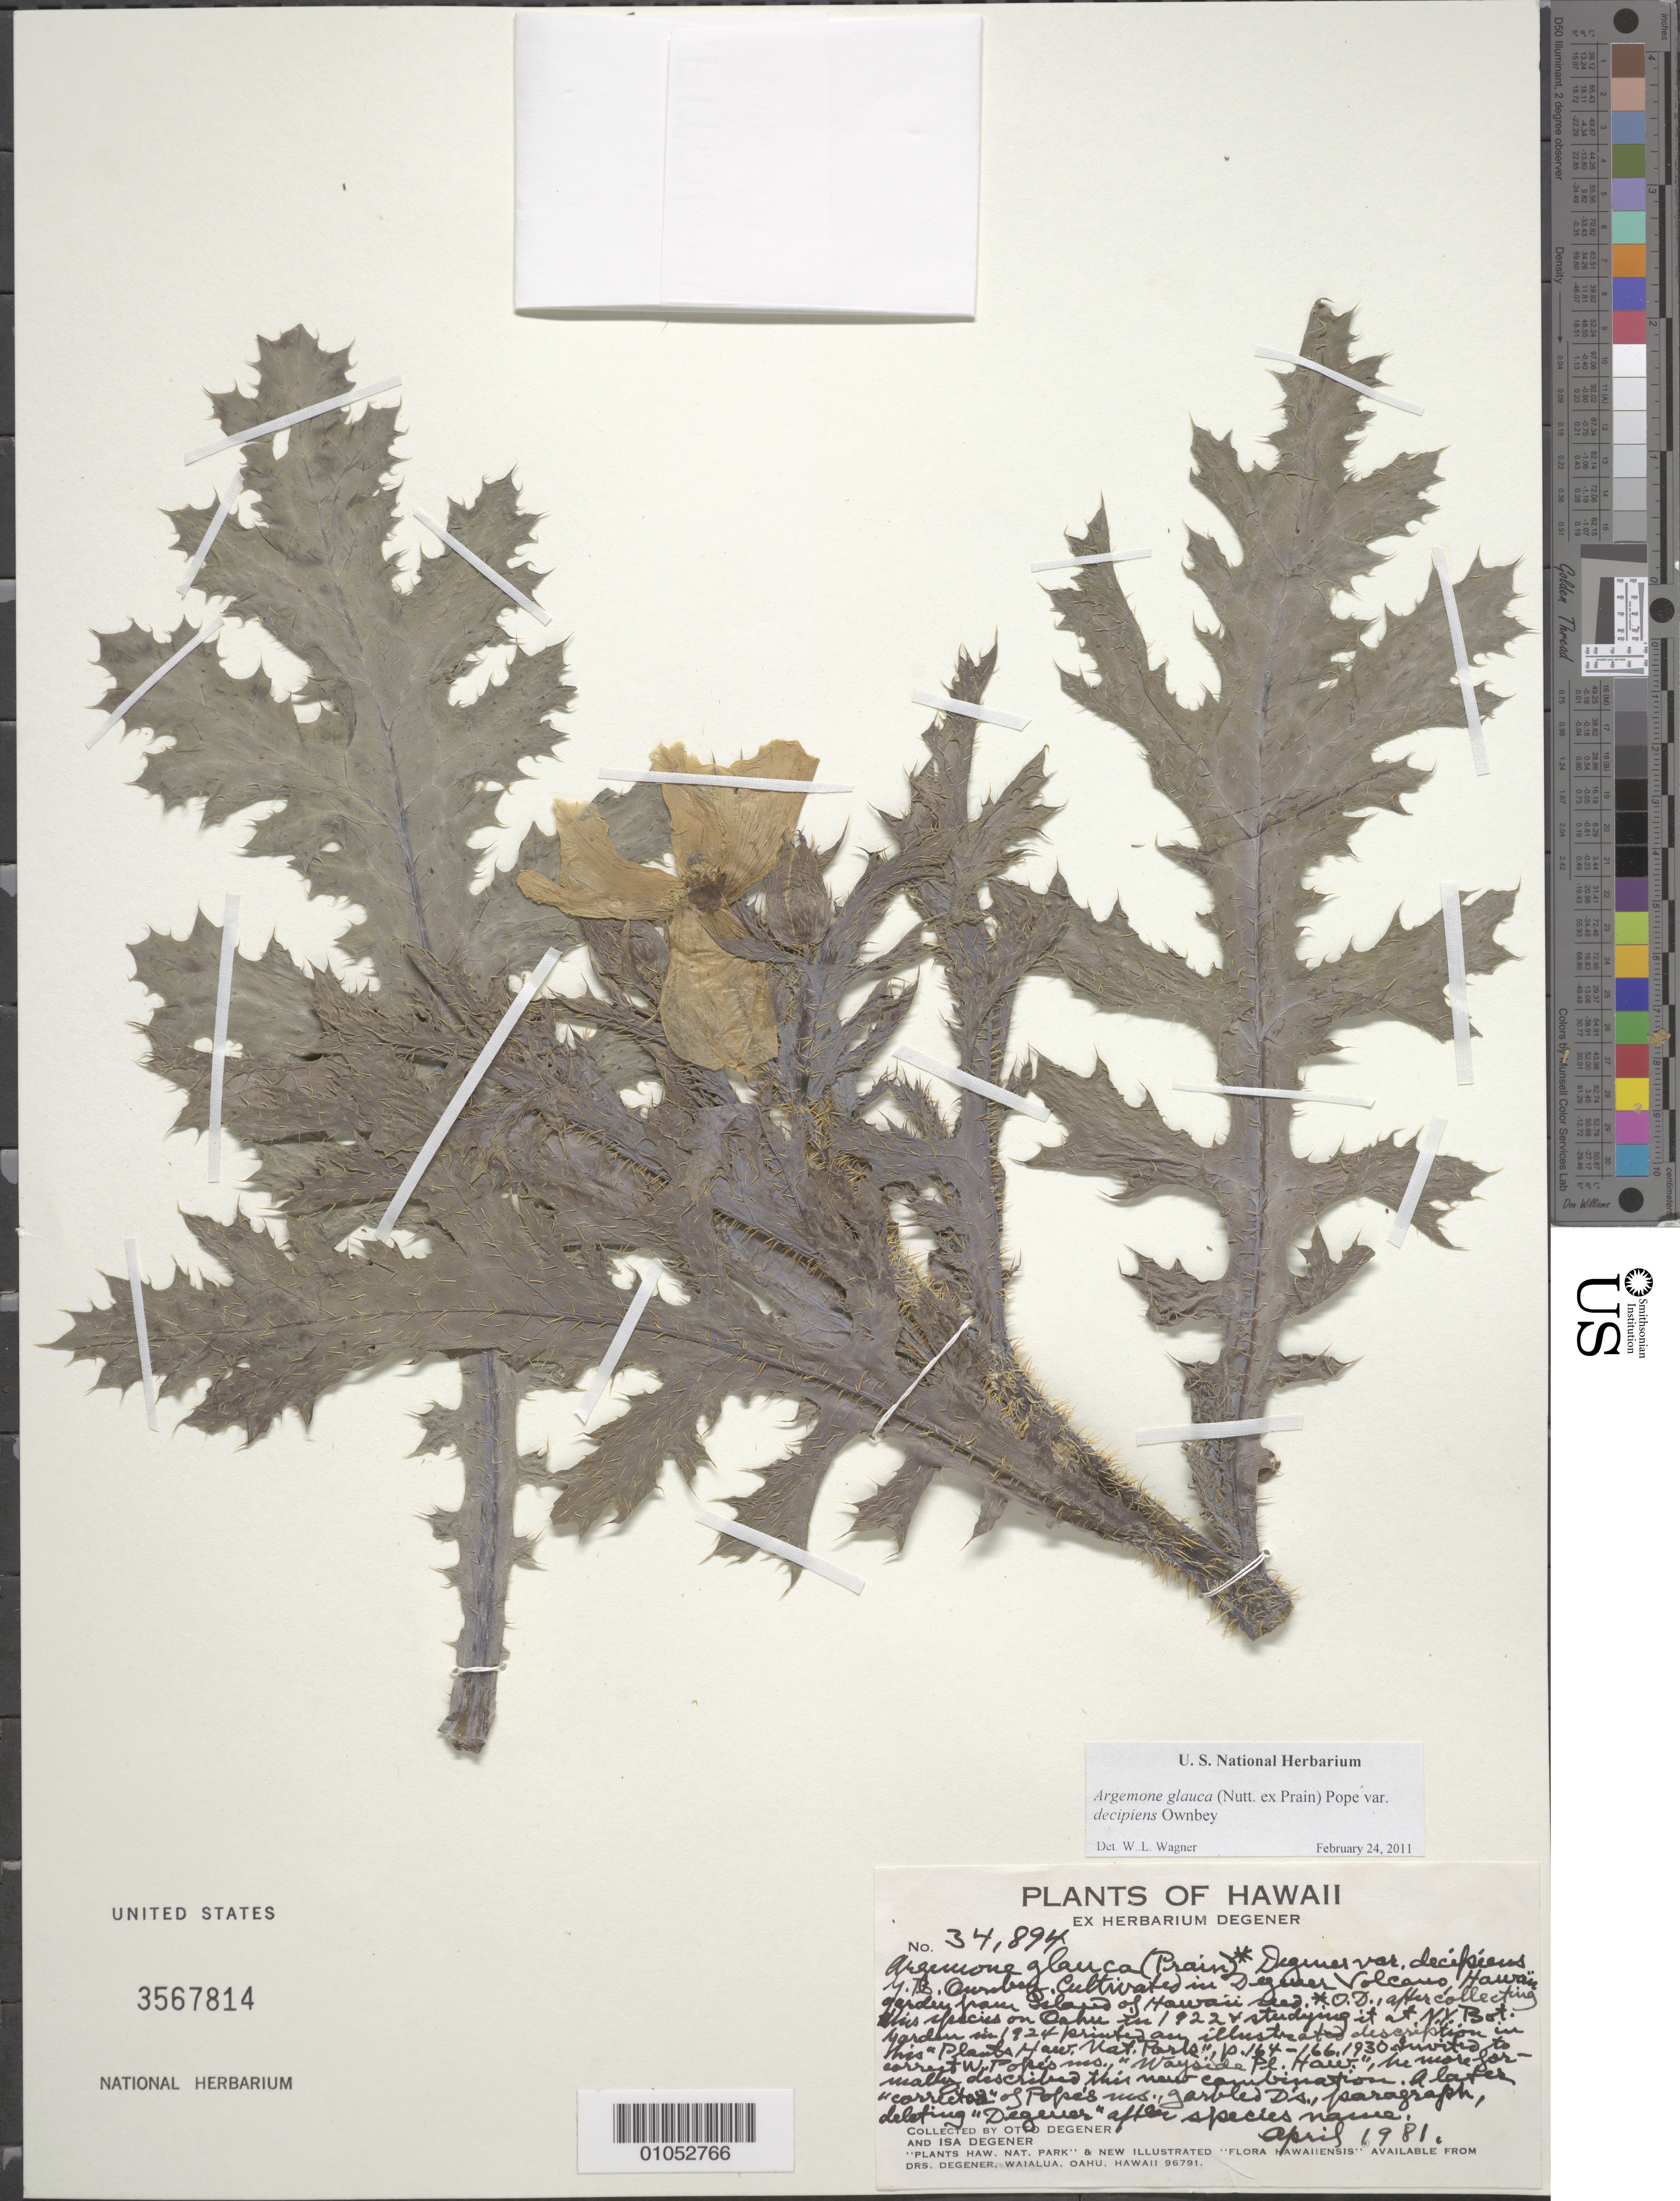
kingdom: Plantae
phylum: Tracheophyta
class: Magnoliopsida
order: Ranunculales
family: Papaveraceae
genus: Argemone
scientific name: Argemone glauca var. decipiens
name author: G.B. Ownbey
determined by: Wagner, W. L., (BOT), Smithsonian Institution - National Museum of Natural History (UNITED STATES)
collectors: O. Degener & I. Degener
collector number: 34894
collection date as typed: Apr 1981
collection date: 1981-04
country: United States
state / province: Hawaii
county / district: Honolulu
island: Oahu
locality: Degener Volcano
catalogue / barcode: US 3567814